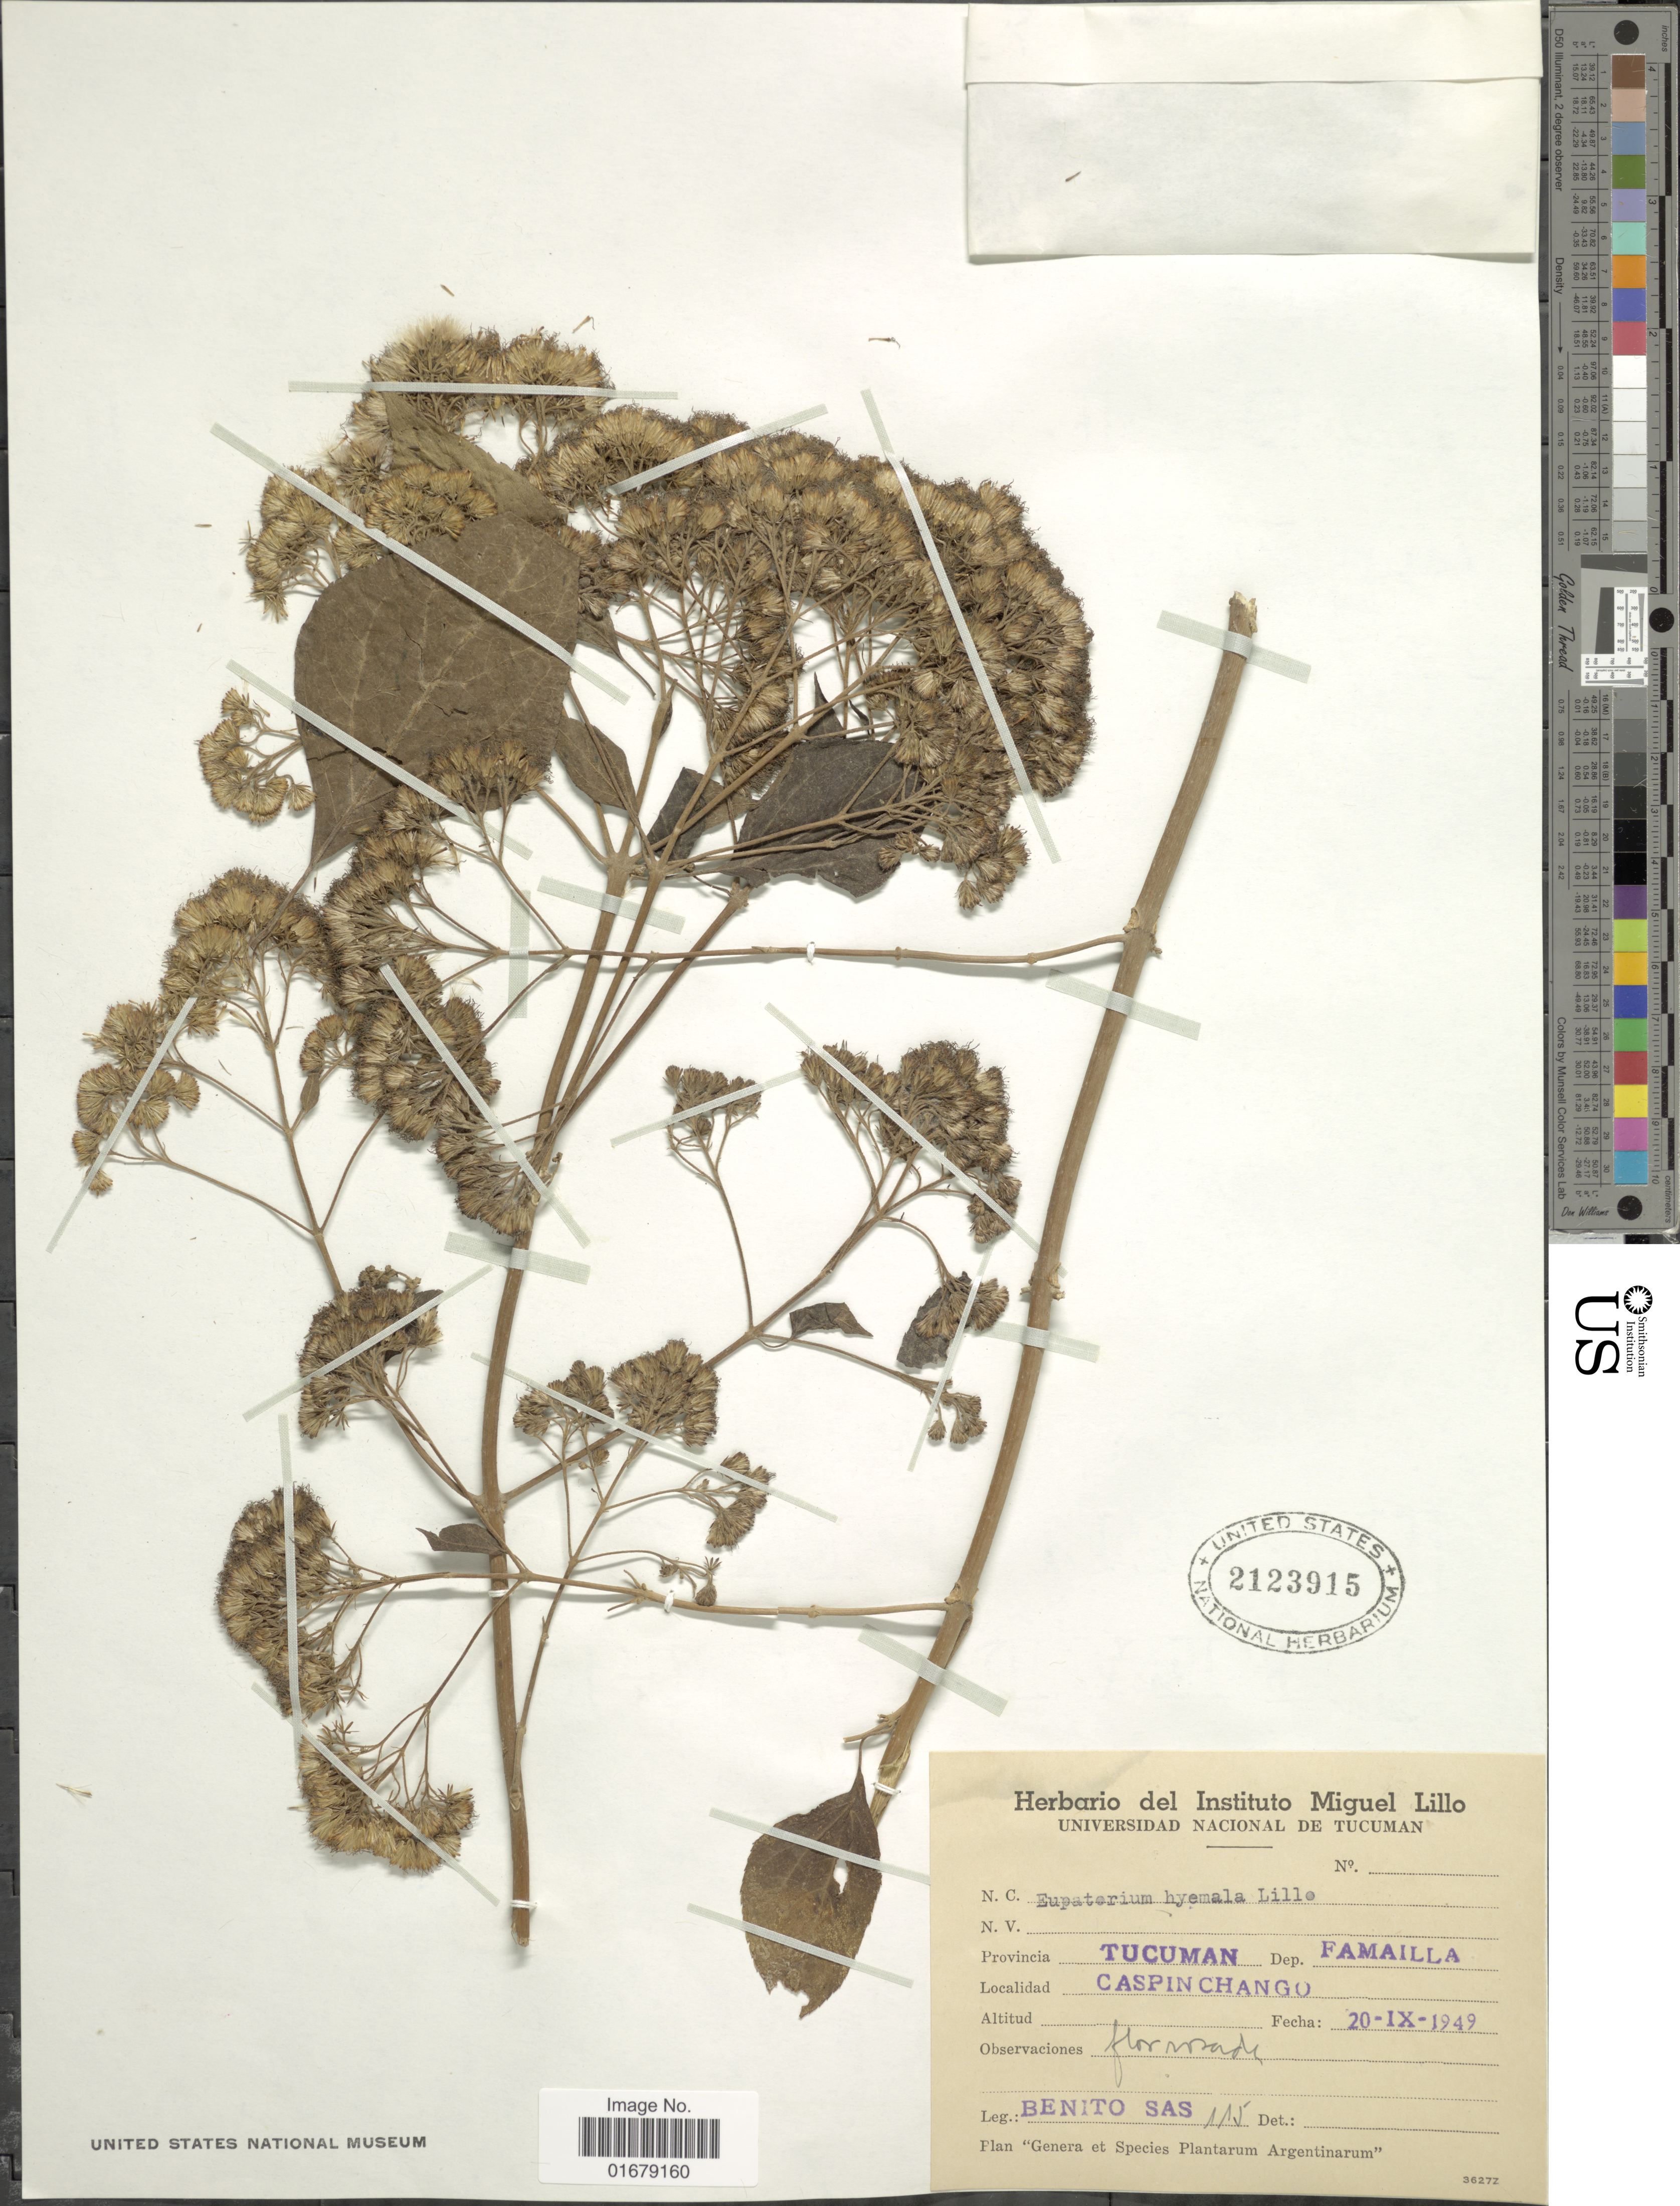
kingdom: Plantae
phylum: Tracheophyta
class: Magnoliopsida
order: Asterales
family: Asteraceae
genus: Kaunia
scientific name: Kaunia hyemale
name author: (Lillo)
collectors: B. Sás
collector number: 115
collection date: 1949-09-20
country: Argentina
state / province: Tucuman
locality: Provincia Tucuman. Dep. Famailla. Caspinchango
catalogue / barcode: US 2123915